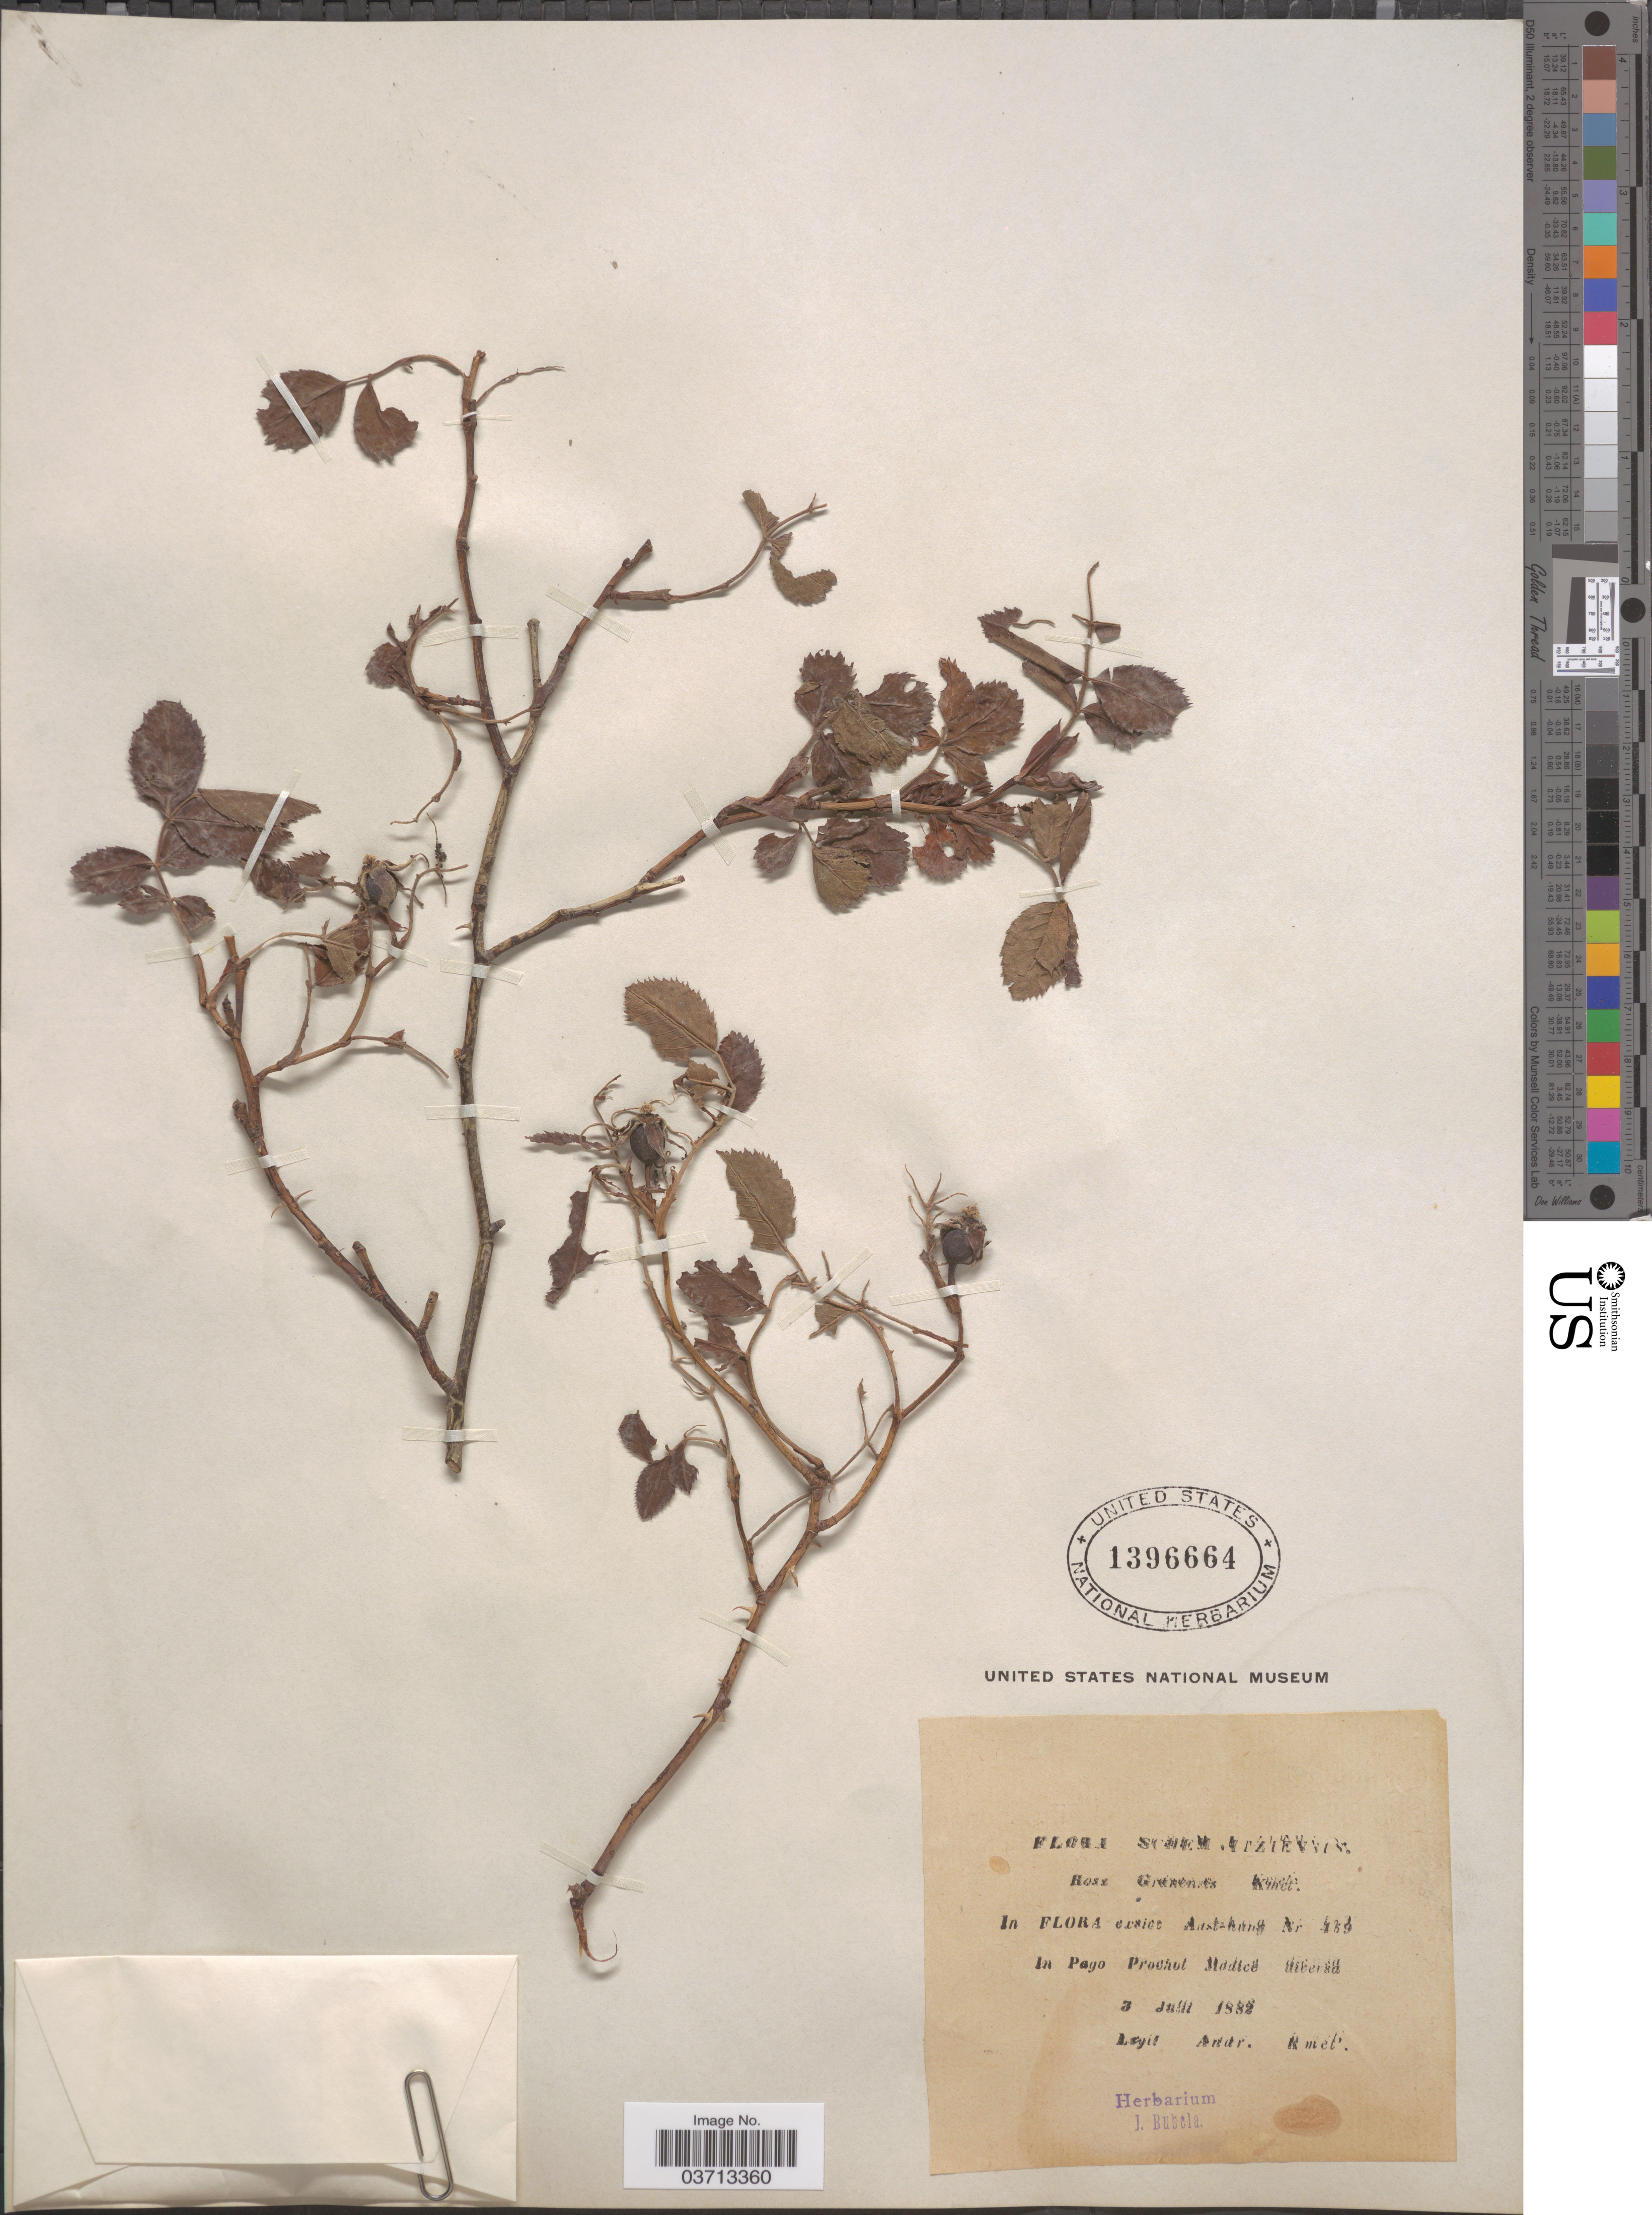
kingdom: Plantae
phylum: Tracheophyta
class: Magnoliopsida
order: Rosales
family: Rosaceae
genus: Rosa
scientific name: Rosa granensis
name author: Kmet ex Heinr. Braun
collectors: A. Kmet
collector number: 459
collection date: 1882-07-03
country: Slovakia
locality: Schemnitziensis. [illegible text] In Pago Prochul Madice diversa.[interpreted]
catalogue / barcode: US 1396664